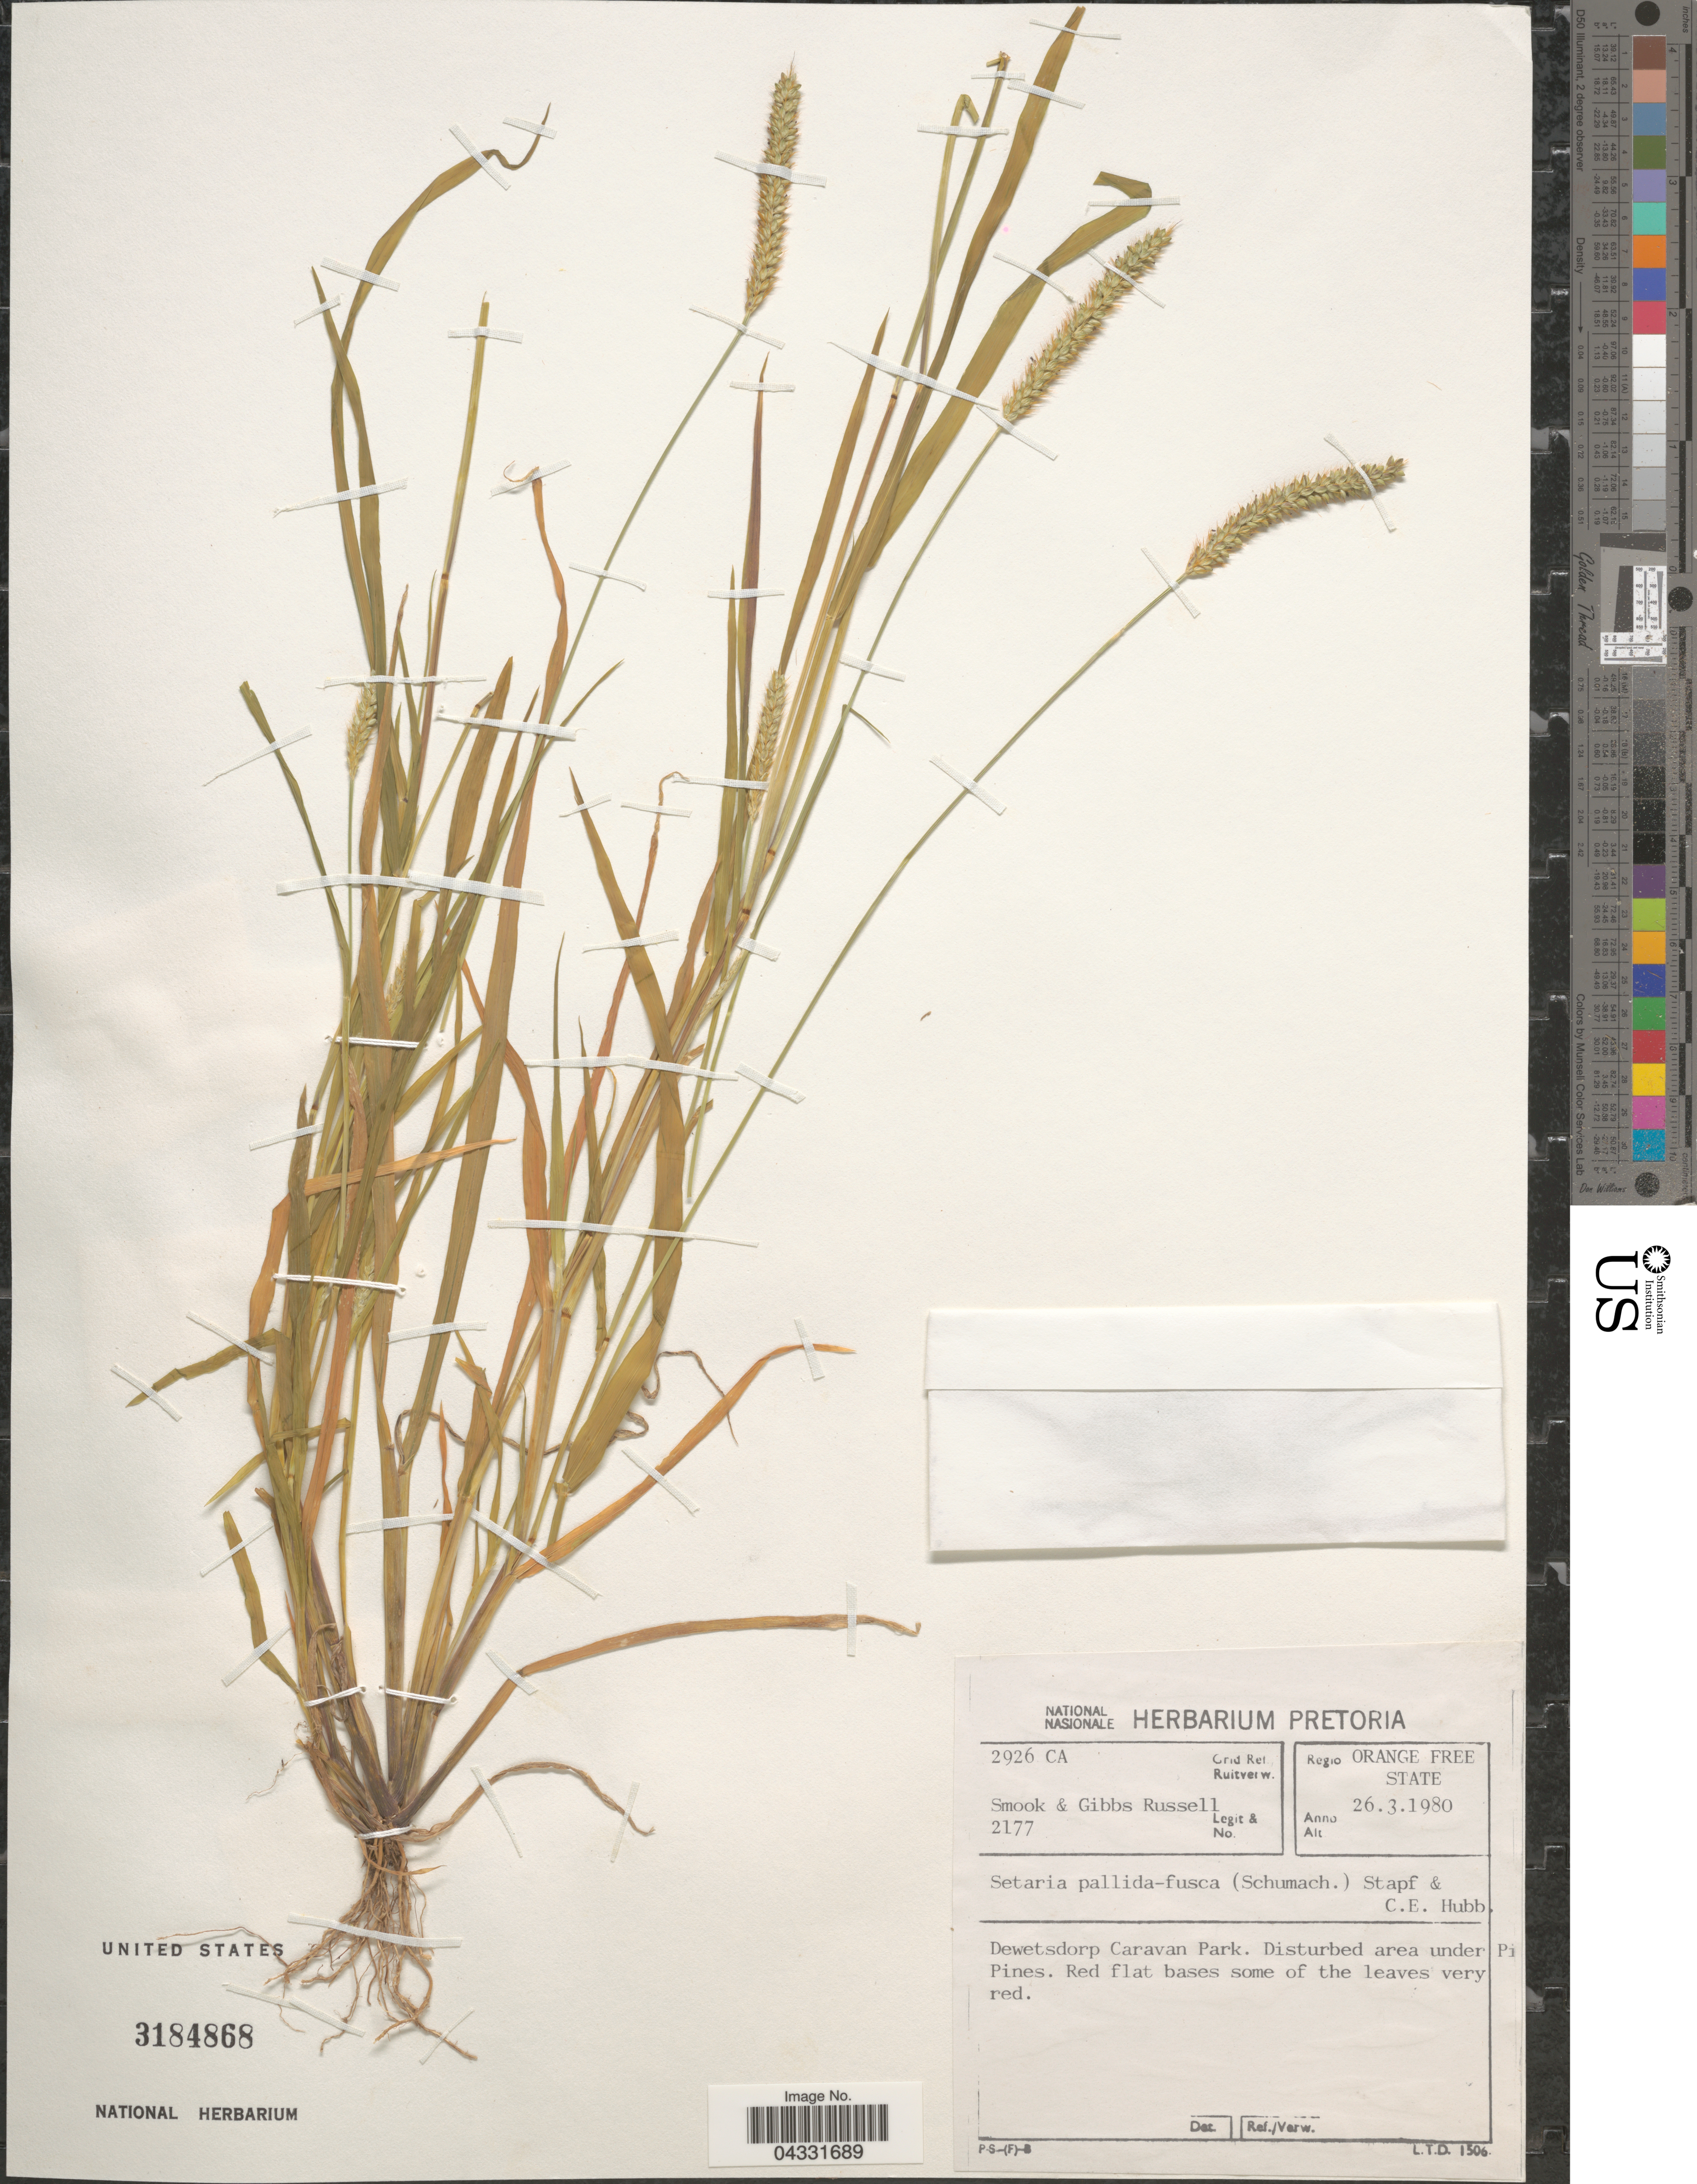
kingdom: Plantae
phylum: Tracheophyta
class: Liliopsida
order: Poales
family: Poaceae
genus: Setaria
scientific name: Setaria pallide-fusca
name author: (Schumach.) Stapf & C.E. Hubb.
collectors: Smook & Gibbs-Russell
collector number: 2177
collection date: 1980-03-26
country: South Africa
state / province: Free State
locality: Grid Ref [illegible text] Ruitverw. 2926 CA. Regio Orange Free State. Dewetsdorp Caravan Park.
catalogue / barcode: US 3184868